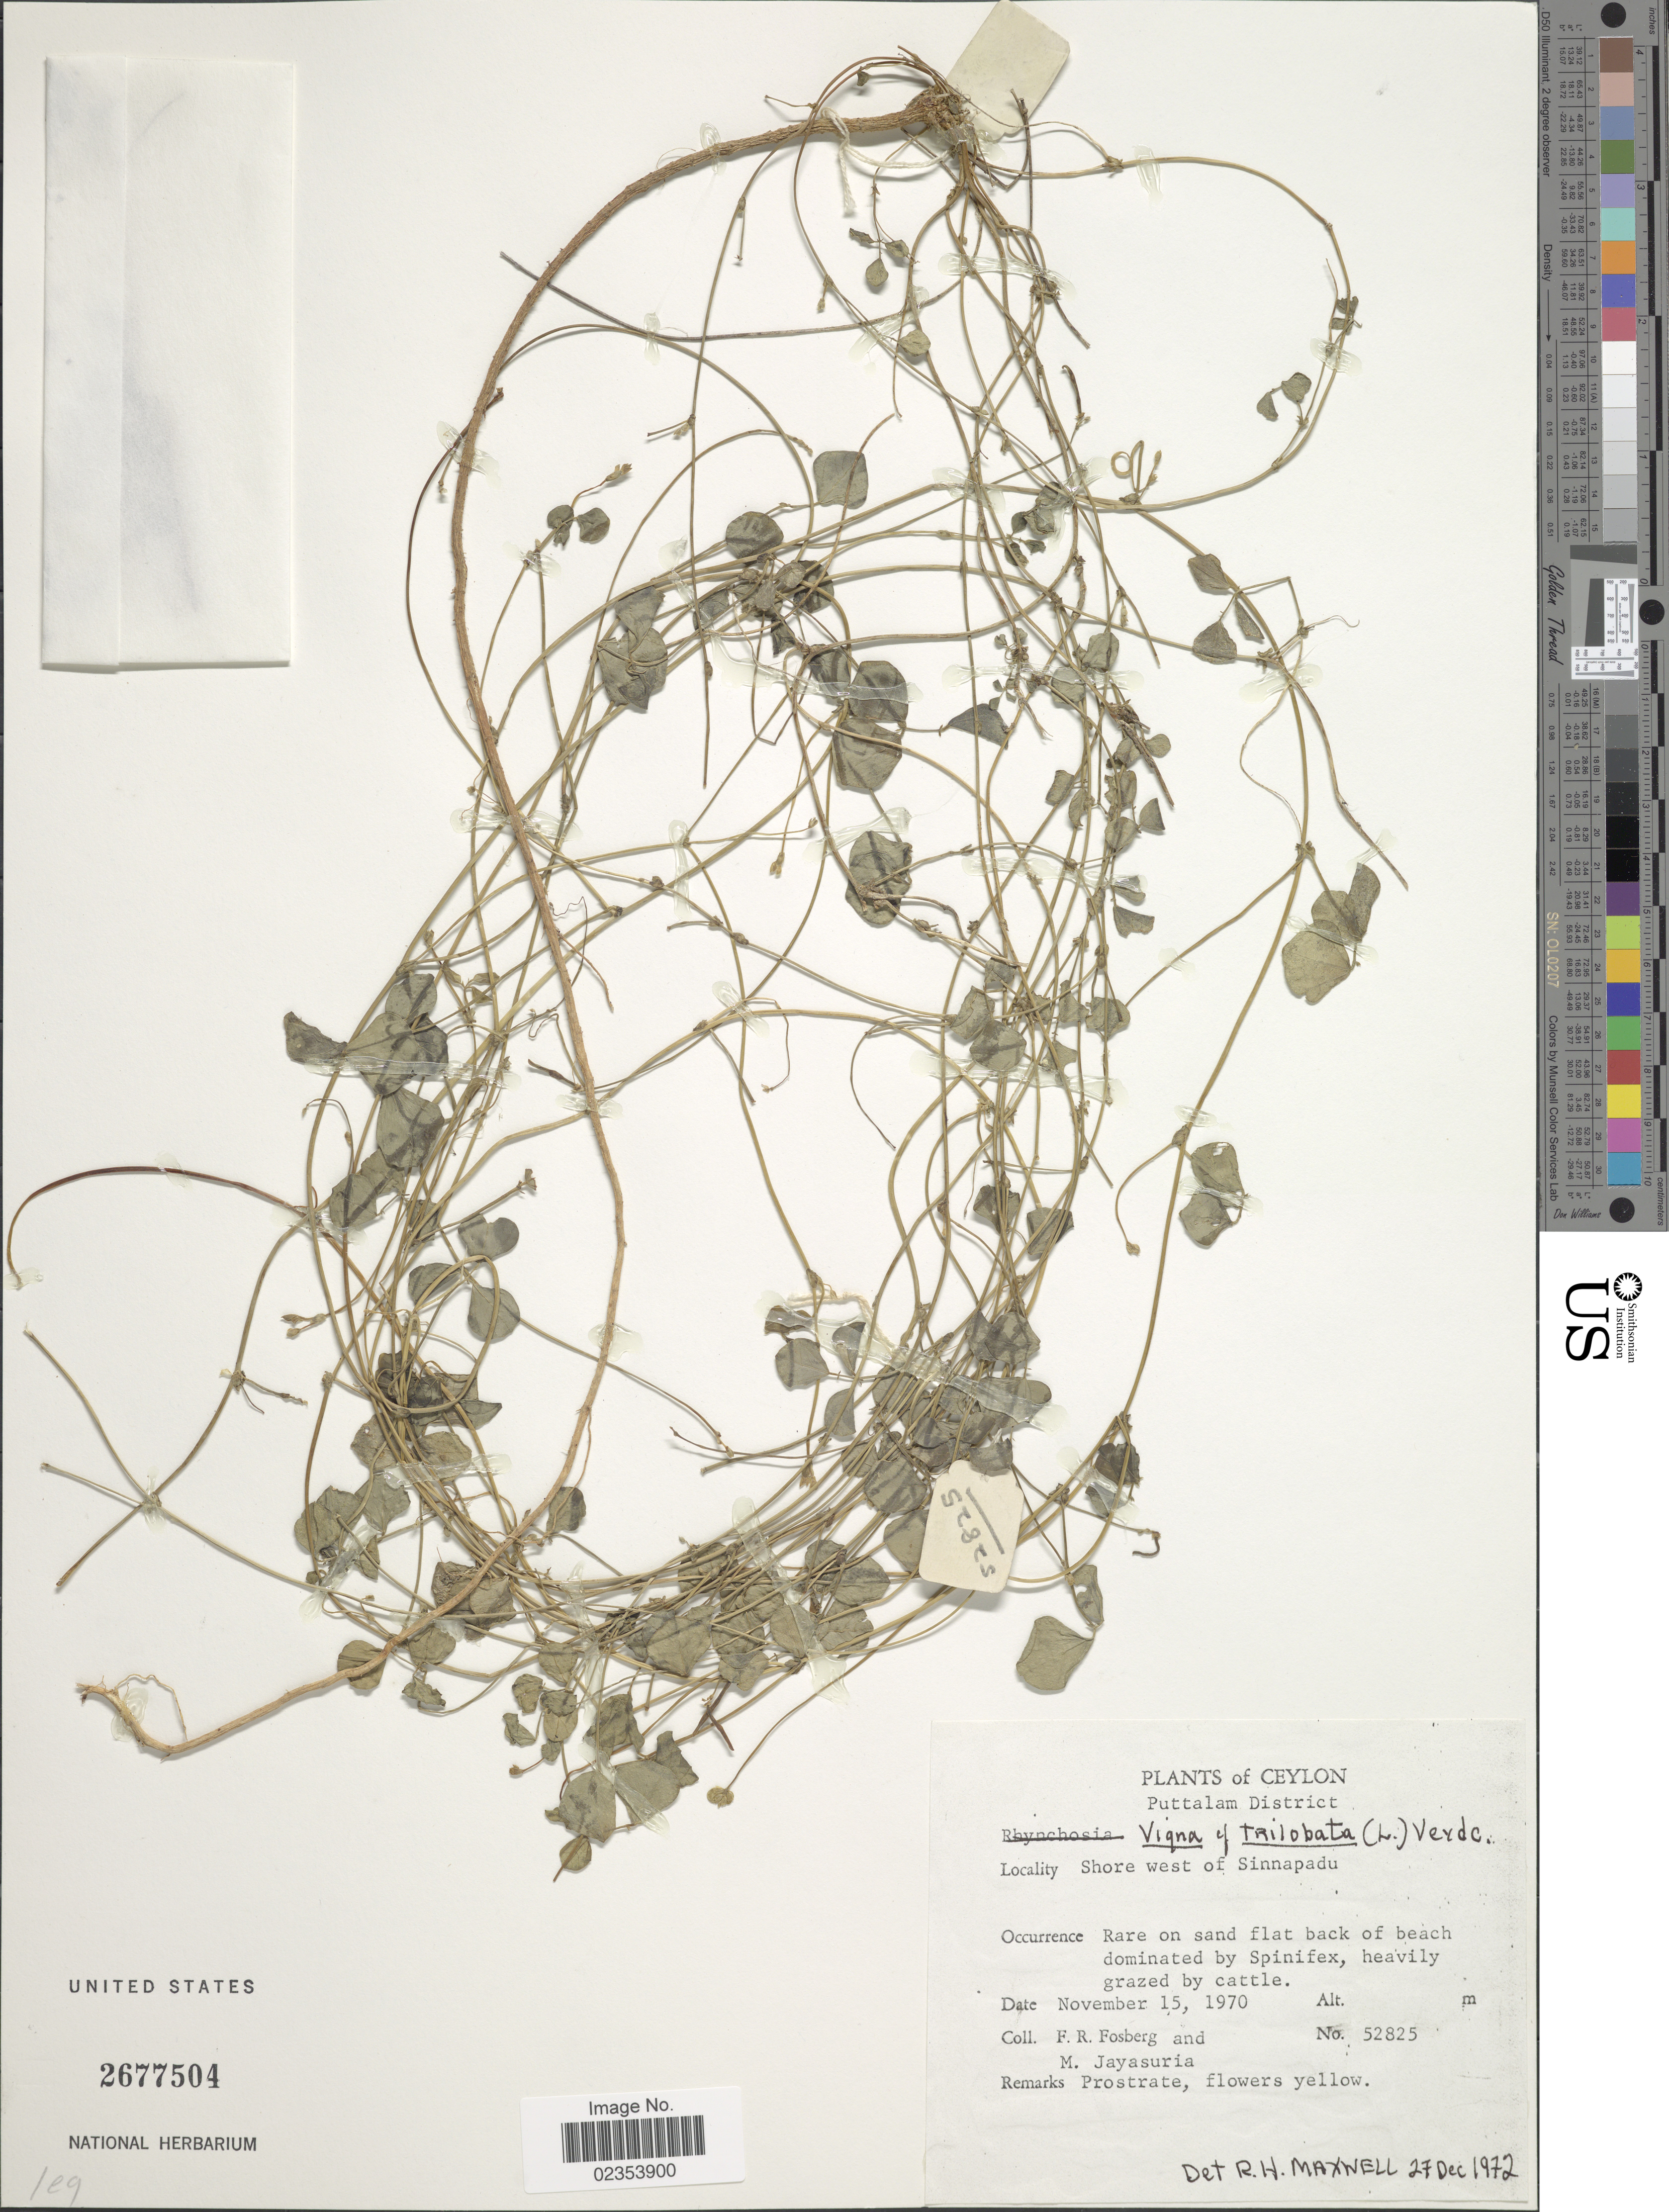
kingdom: Plantae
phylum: Tracheophyta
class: Magnoliopsida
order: Fabales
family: Fabaceae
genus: Vigna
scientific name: Vigna trilobata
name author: (L.) Verdc.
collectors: F. R. Fosberg & M. Jayasuria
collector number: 52825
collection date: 1970-11-15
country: Sri Lanka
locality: Ceylon, Puttalam District. Shore west of Sinnapadu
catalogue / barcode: US 2677504